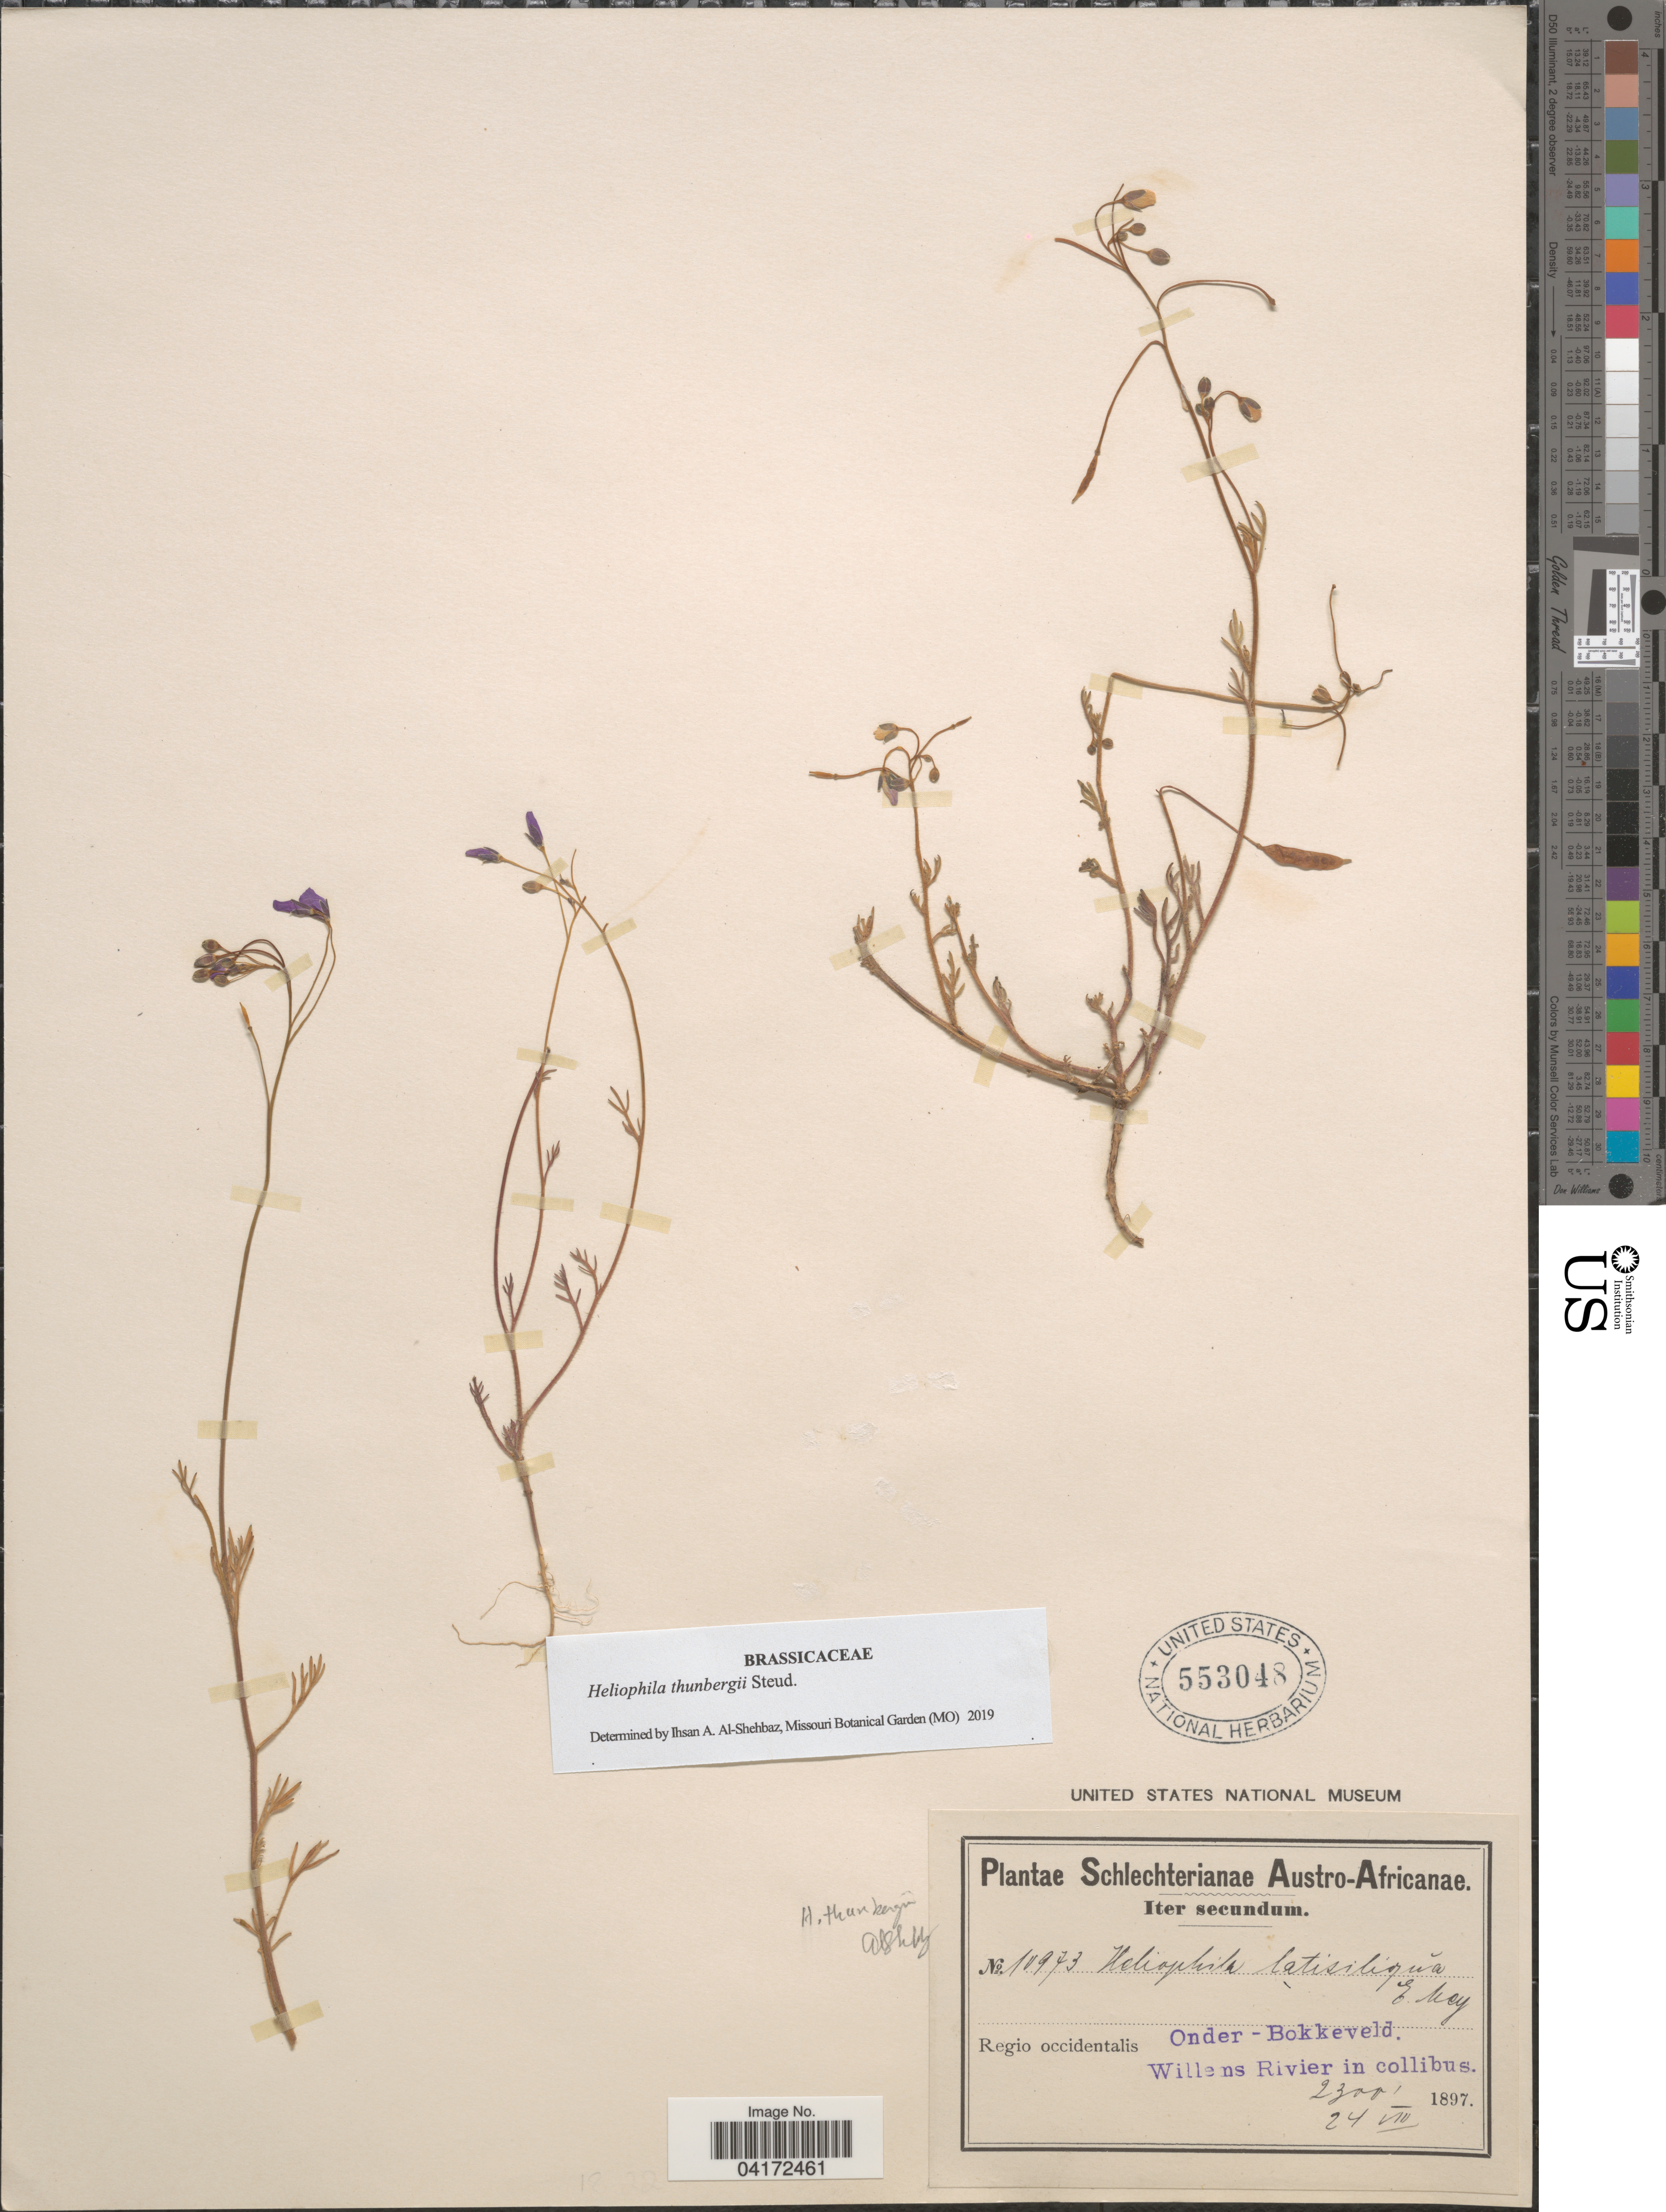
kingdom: Plantae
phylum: Tracheophyta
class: Magnoliopsida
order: Brassicales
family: Brassicaceae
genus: Heliophila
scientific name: Heliophila thunbergii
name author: Steud.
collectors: Schlechter, --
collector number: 10973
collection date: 1897-08-24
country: South Africa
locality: Austro-Africanae. Iter secundum. Regio occidentalis. Onder-Bokkeveld. Willems Rivier in collibus.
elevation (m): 701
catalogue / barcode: US 553048